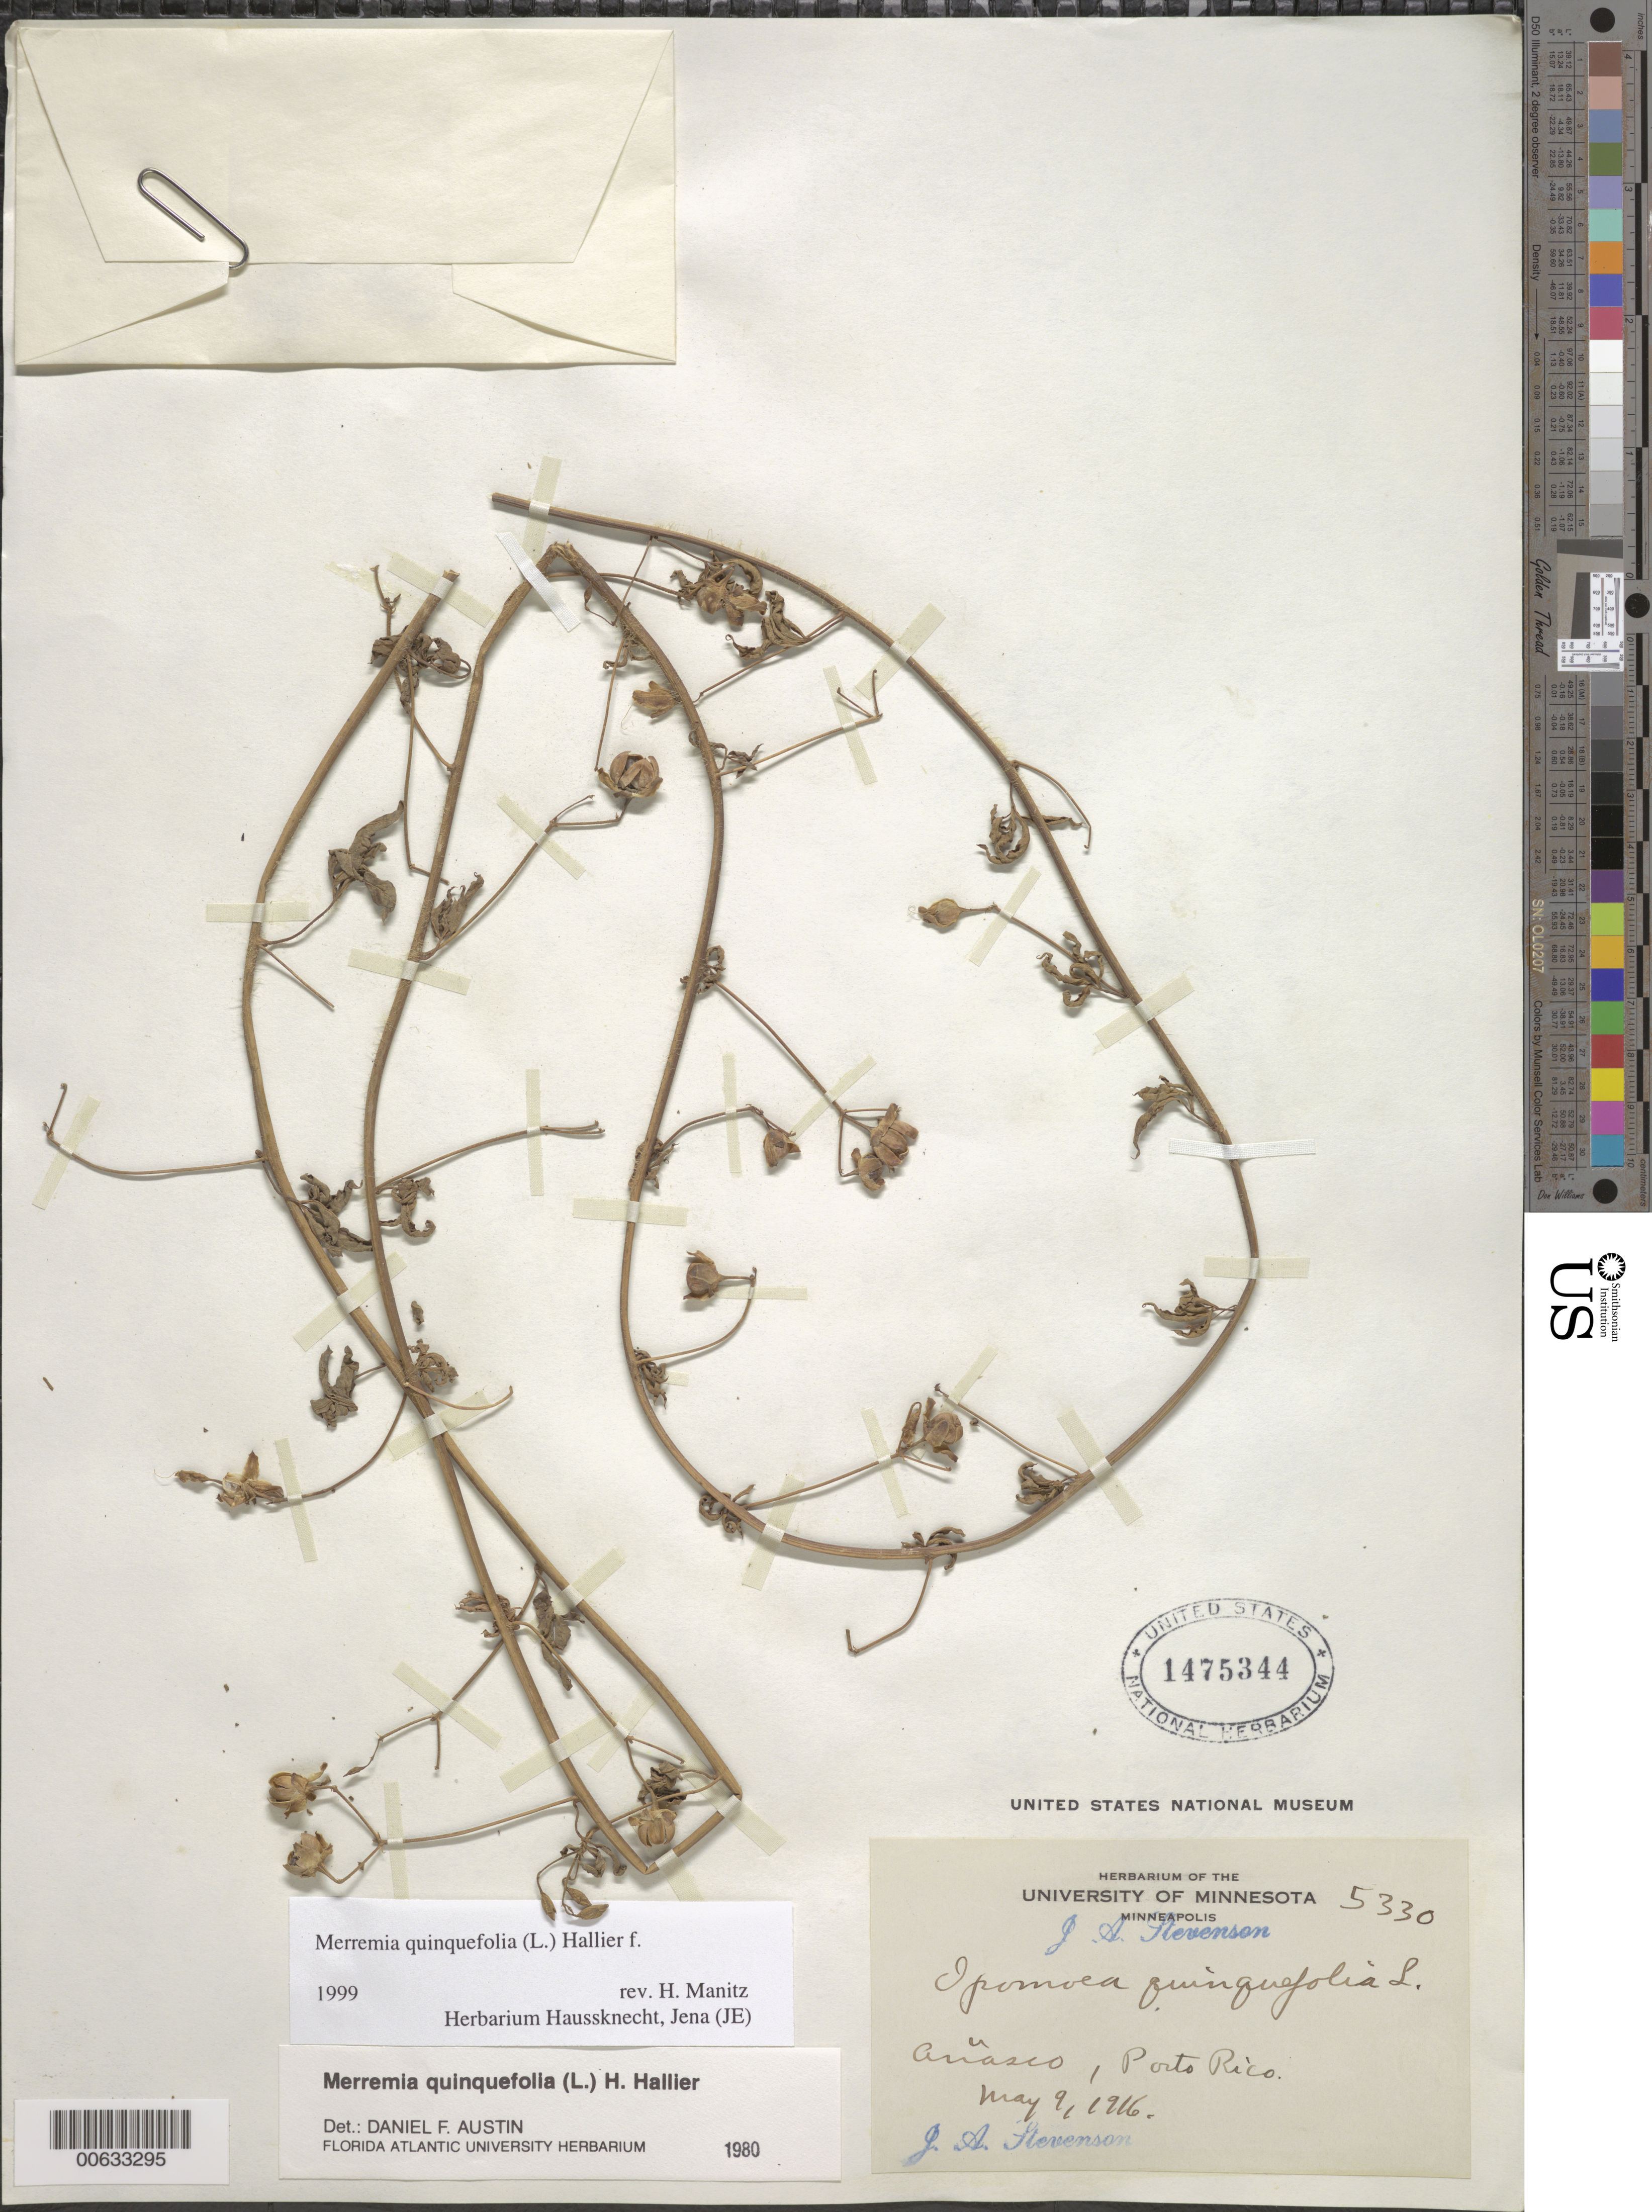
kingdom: Plantae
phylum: Tracheophyta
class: Magnoliopsida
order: Solanales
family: Convolvulaceae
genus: Distimake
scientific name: Distimake quinquefolius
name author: (L.) A. R. Simões & Staples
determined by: Strong, Mark T., (BOT), Smithsonian Institution - National Museum of Natural History (UNITED STATES)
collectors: J. Stevenson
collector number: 5330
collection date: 1916-05-09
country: Puerto Rico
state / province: Añasco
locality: Porto Rico.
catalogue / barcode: US 1475344